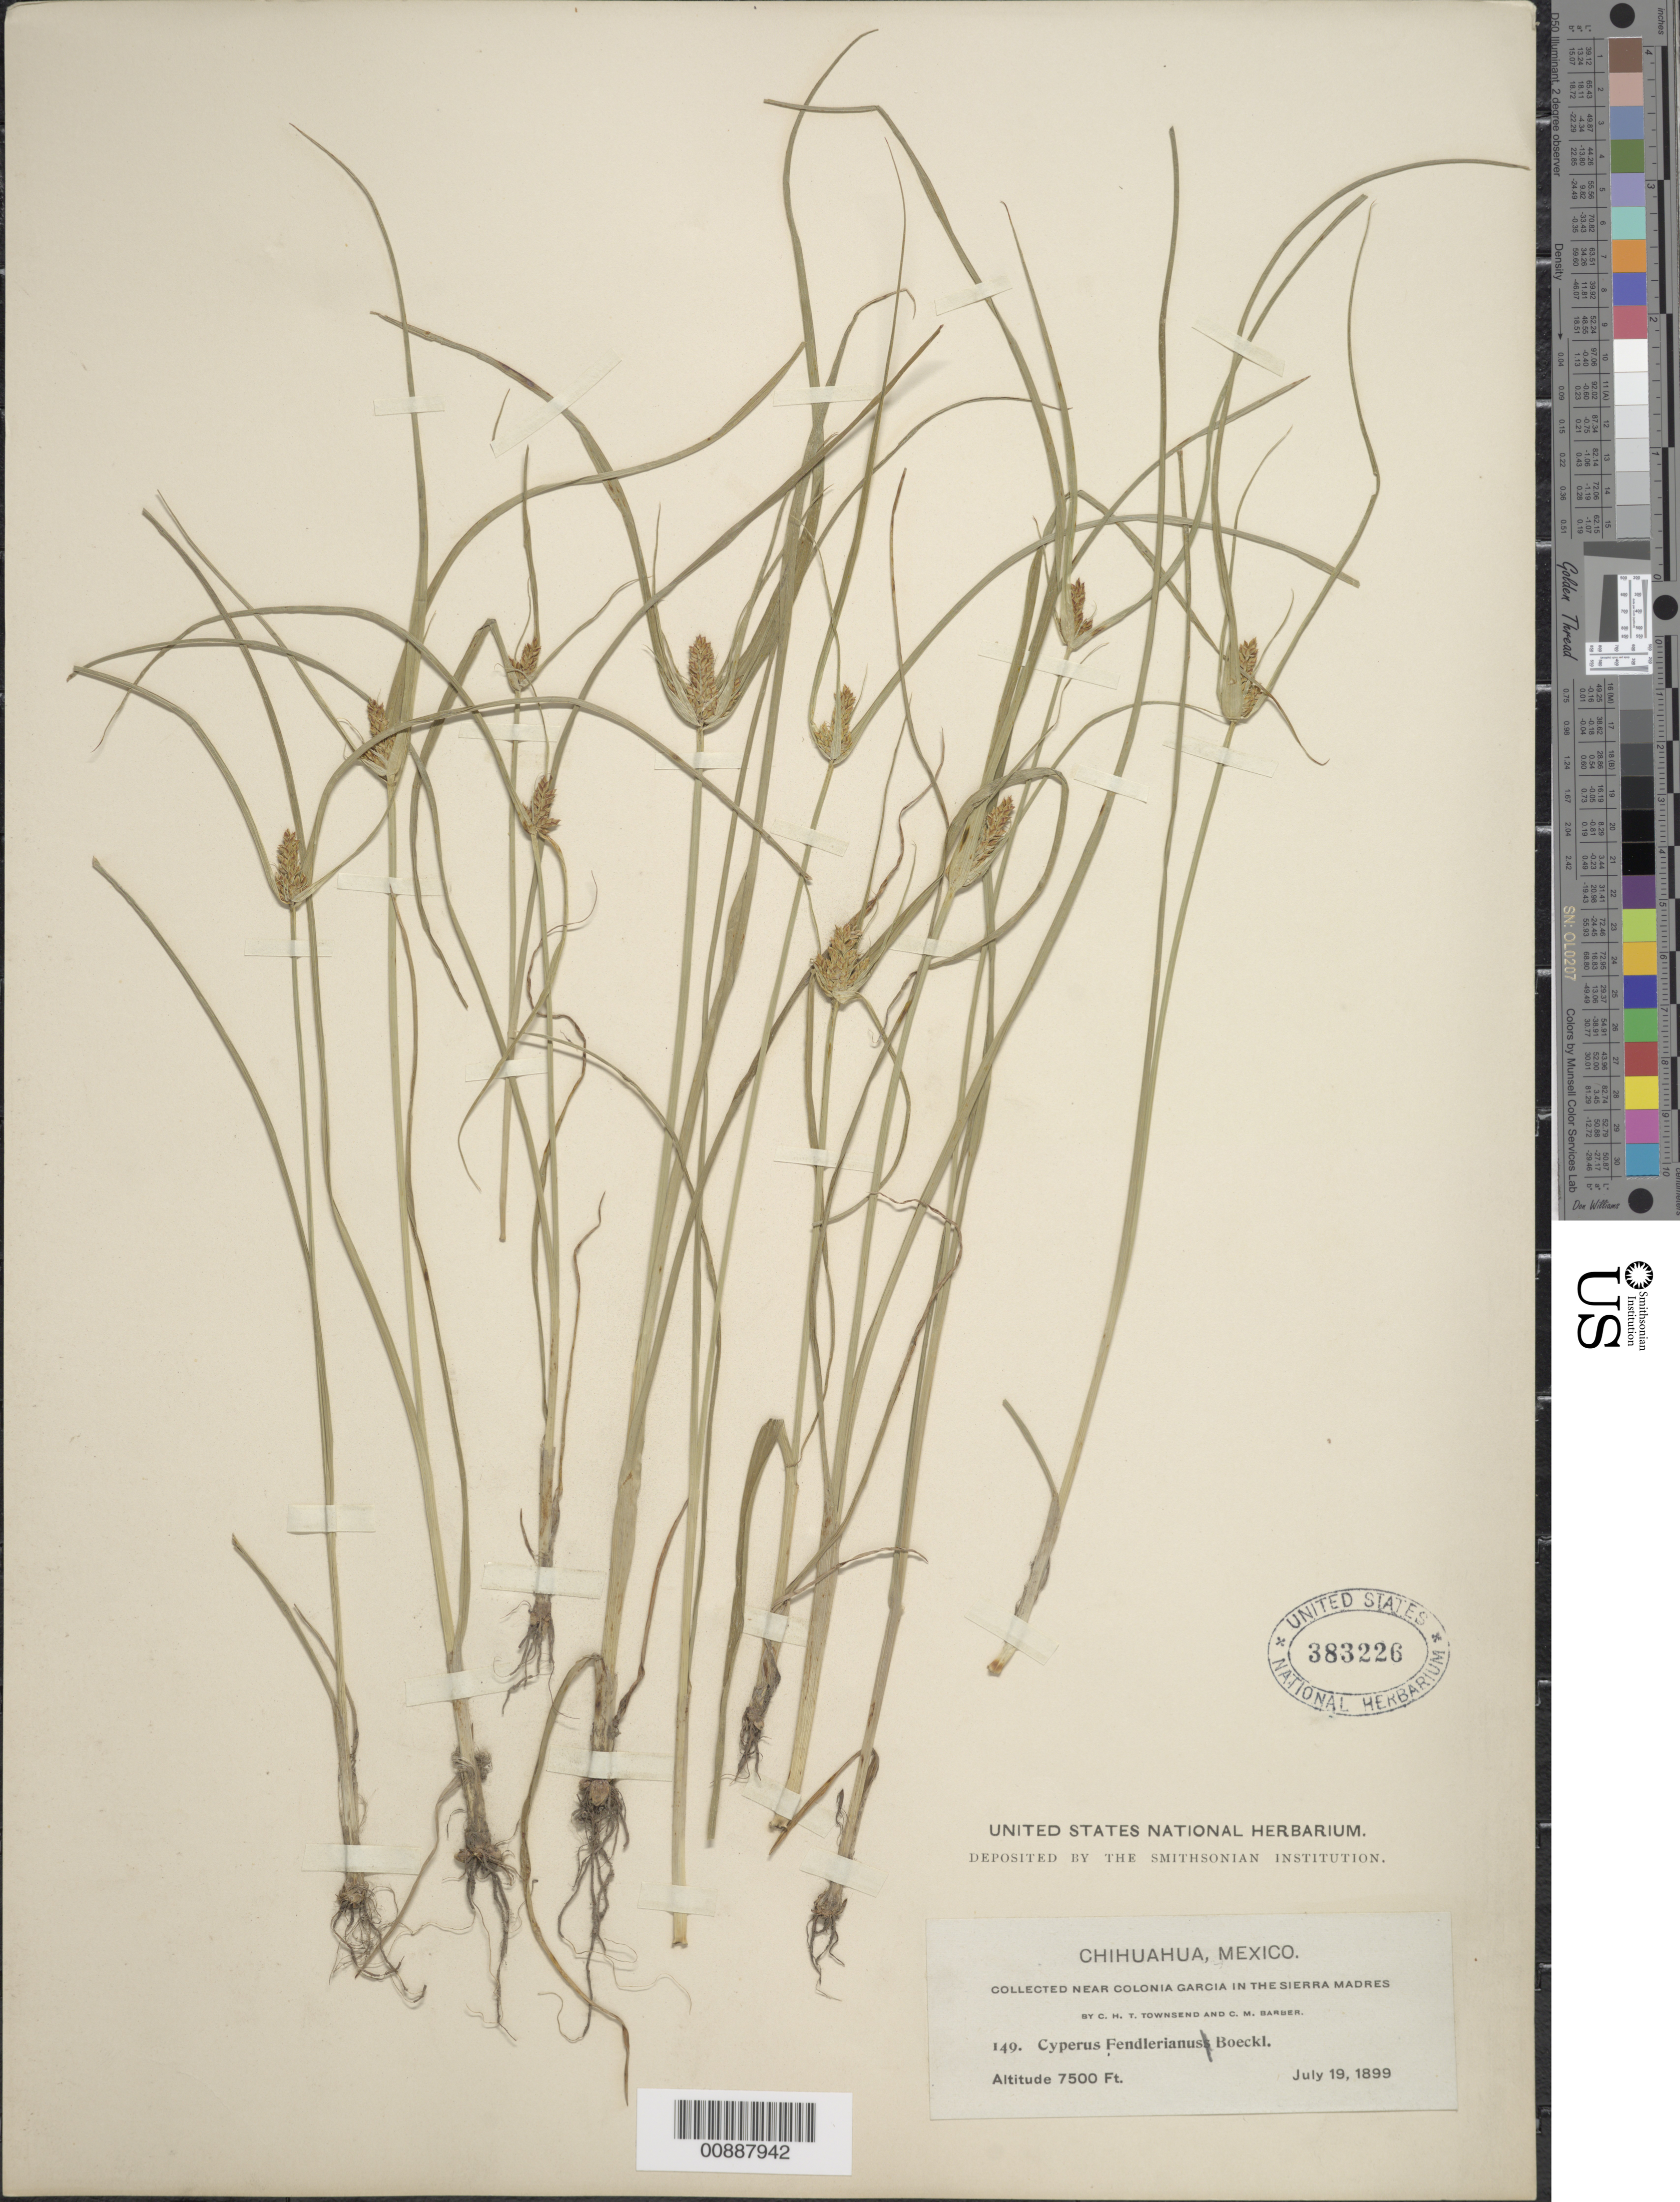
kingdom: Plantae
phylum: Tracheophyta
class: Liliopsida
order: Poales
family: Cyperaceae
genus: Cyperus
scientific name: Cyperus fendlerianus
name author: Boeckeler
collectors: C. H. T. Townsend & C. Barber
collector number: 149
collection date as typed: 19 Jul 1899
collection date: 1899-07-19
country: Mexico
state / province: Chihuahua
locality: Near Colonia García in the Sierra Madre, Chihuahua.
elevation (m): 2286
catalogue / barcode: US 383226